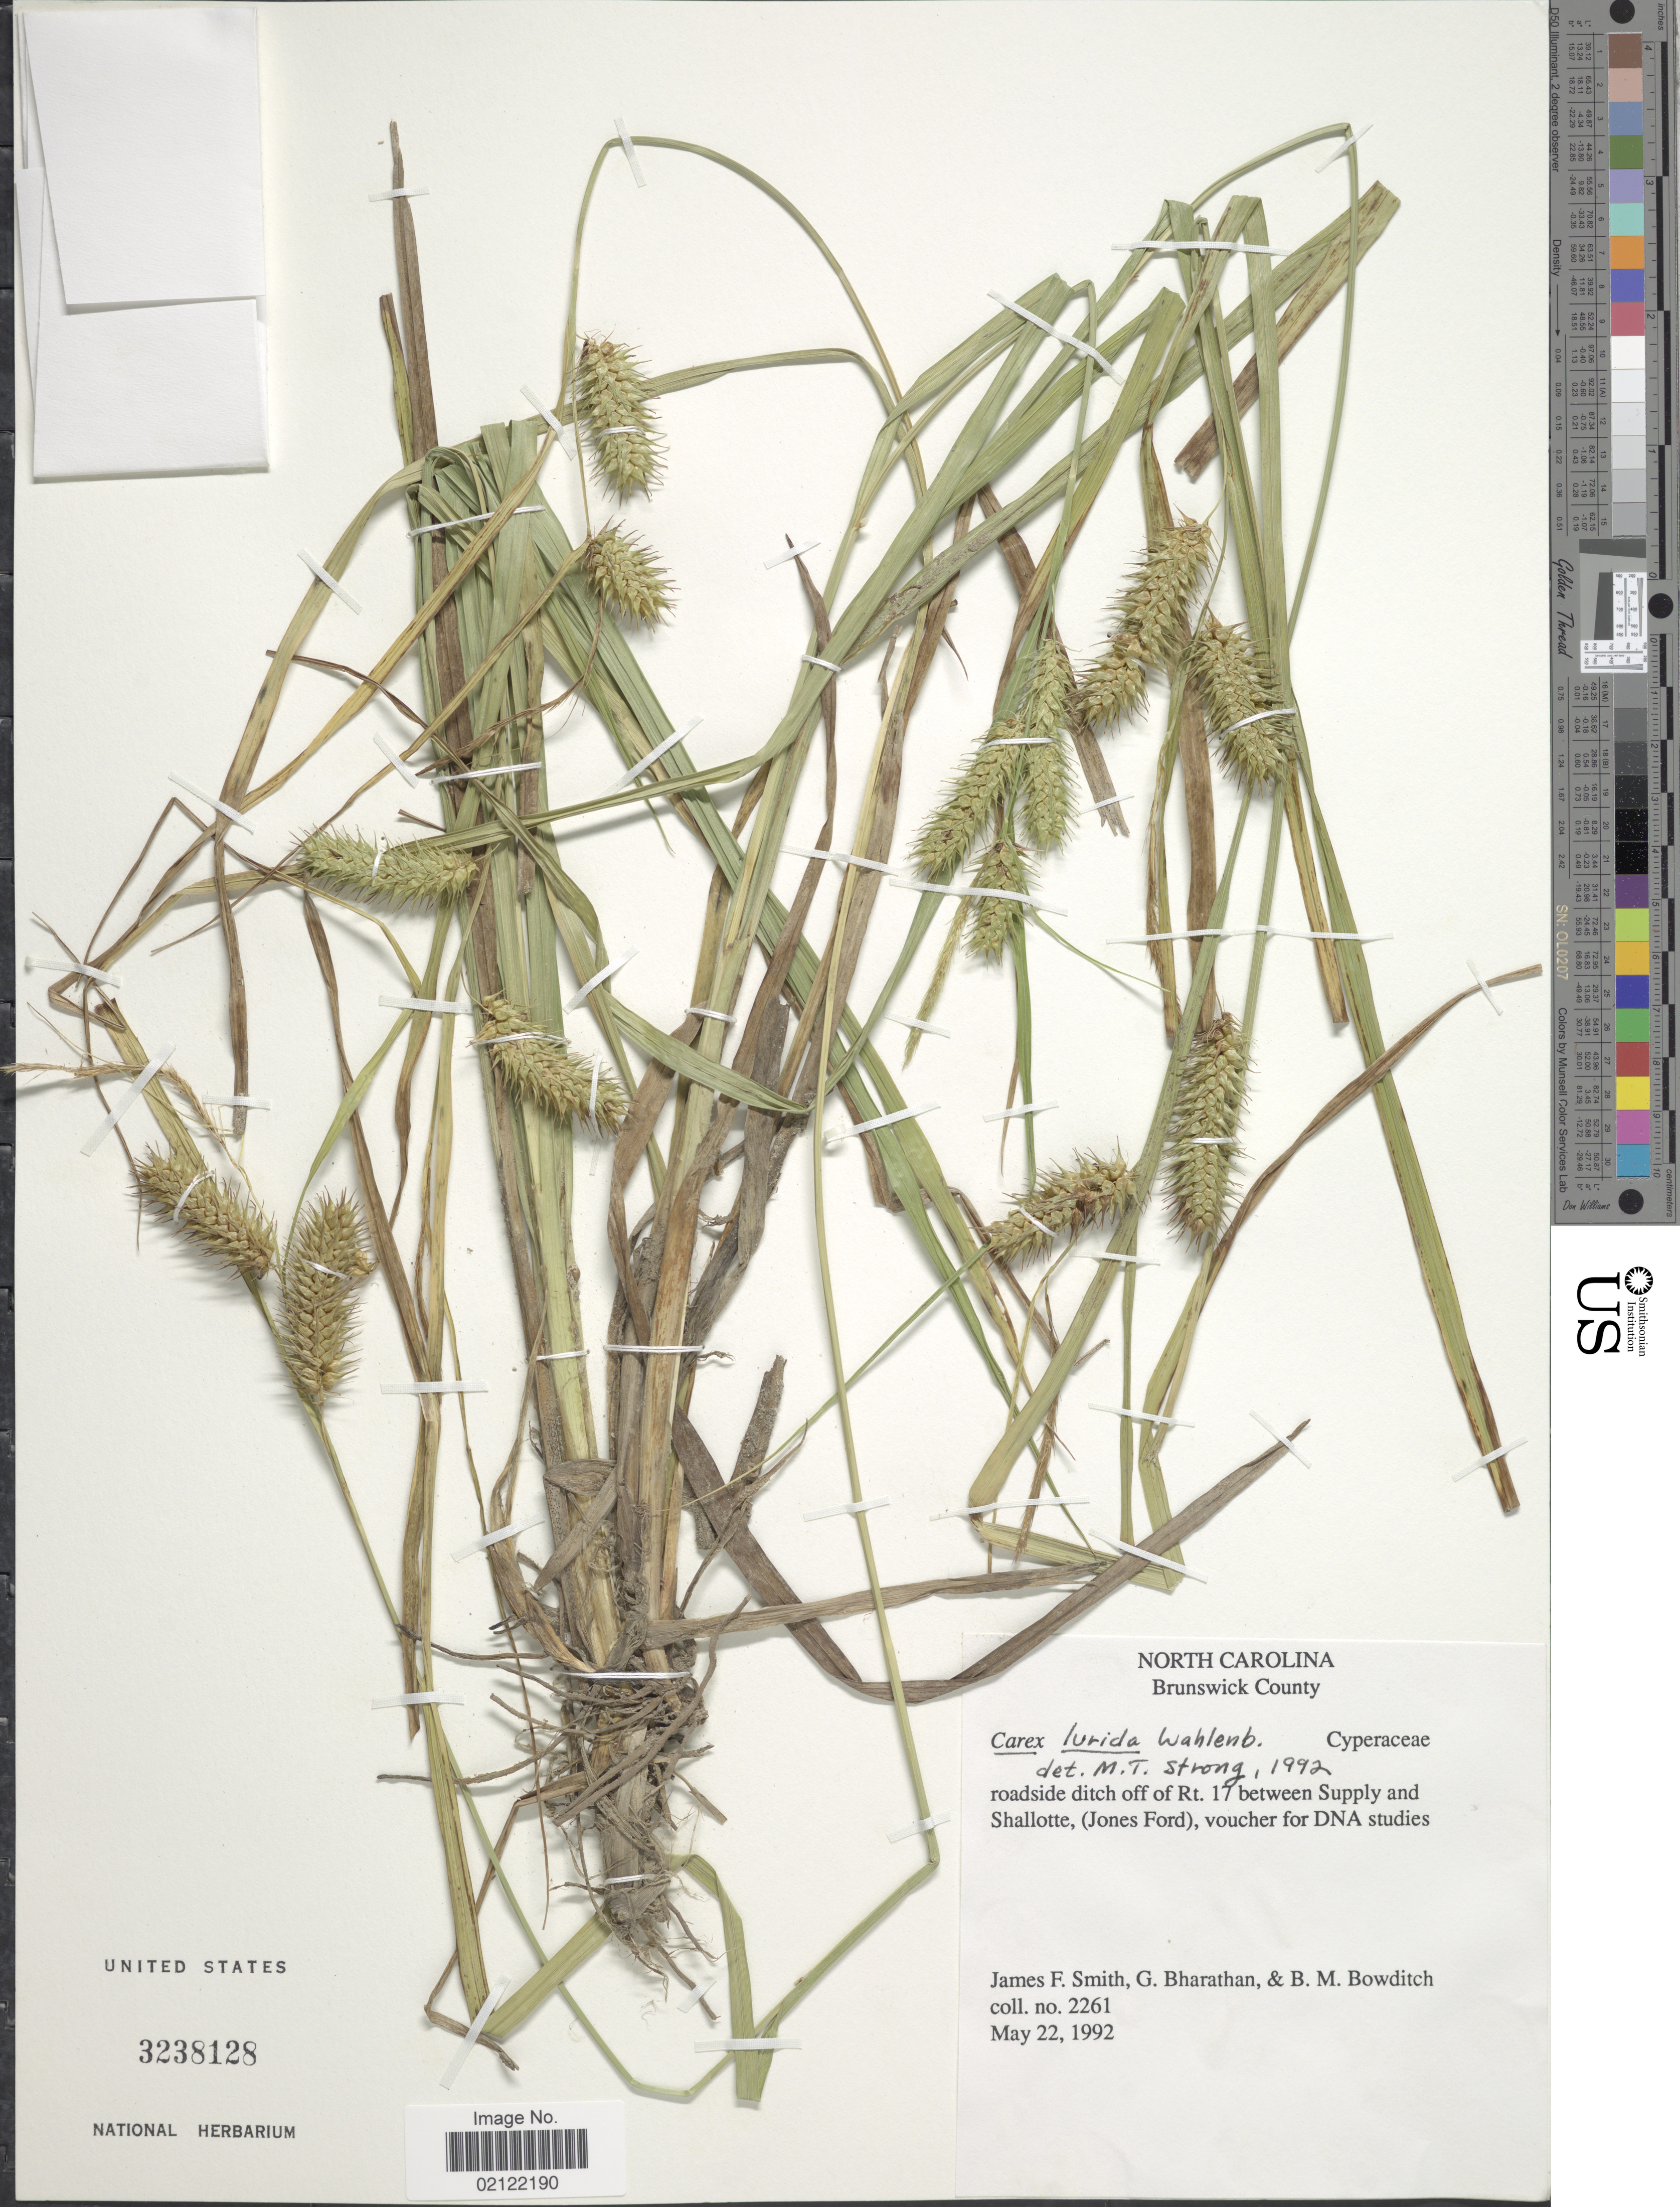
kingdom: Plantae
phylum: Tracheophyta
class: Liliopsida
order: Poales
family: Cyperaceae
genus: Carex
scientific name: Carex lurida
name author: Wahlenb.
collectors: J. F. Smith, G. Bharathan & B. Bowditch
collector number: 2261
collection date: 1992-05-22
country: United States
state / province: North Carolina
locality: Brunswick County. Roadside ditch off of Rt. 17 between Supply and Shallotte, (Jones Ford), voucher for DNA studies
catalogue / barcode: US 3238128